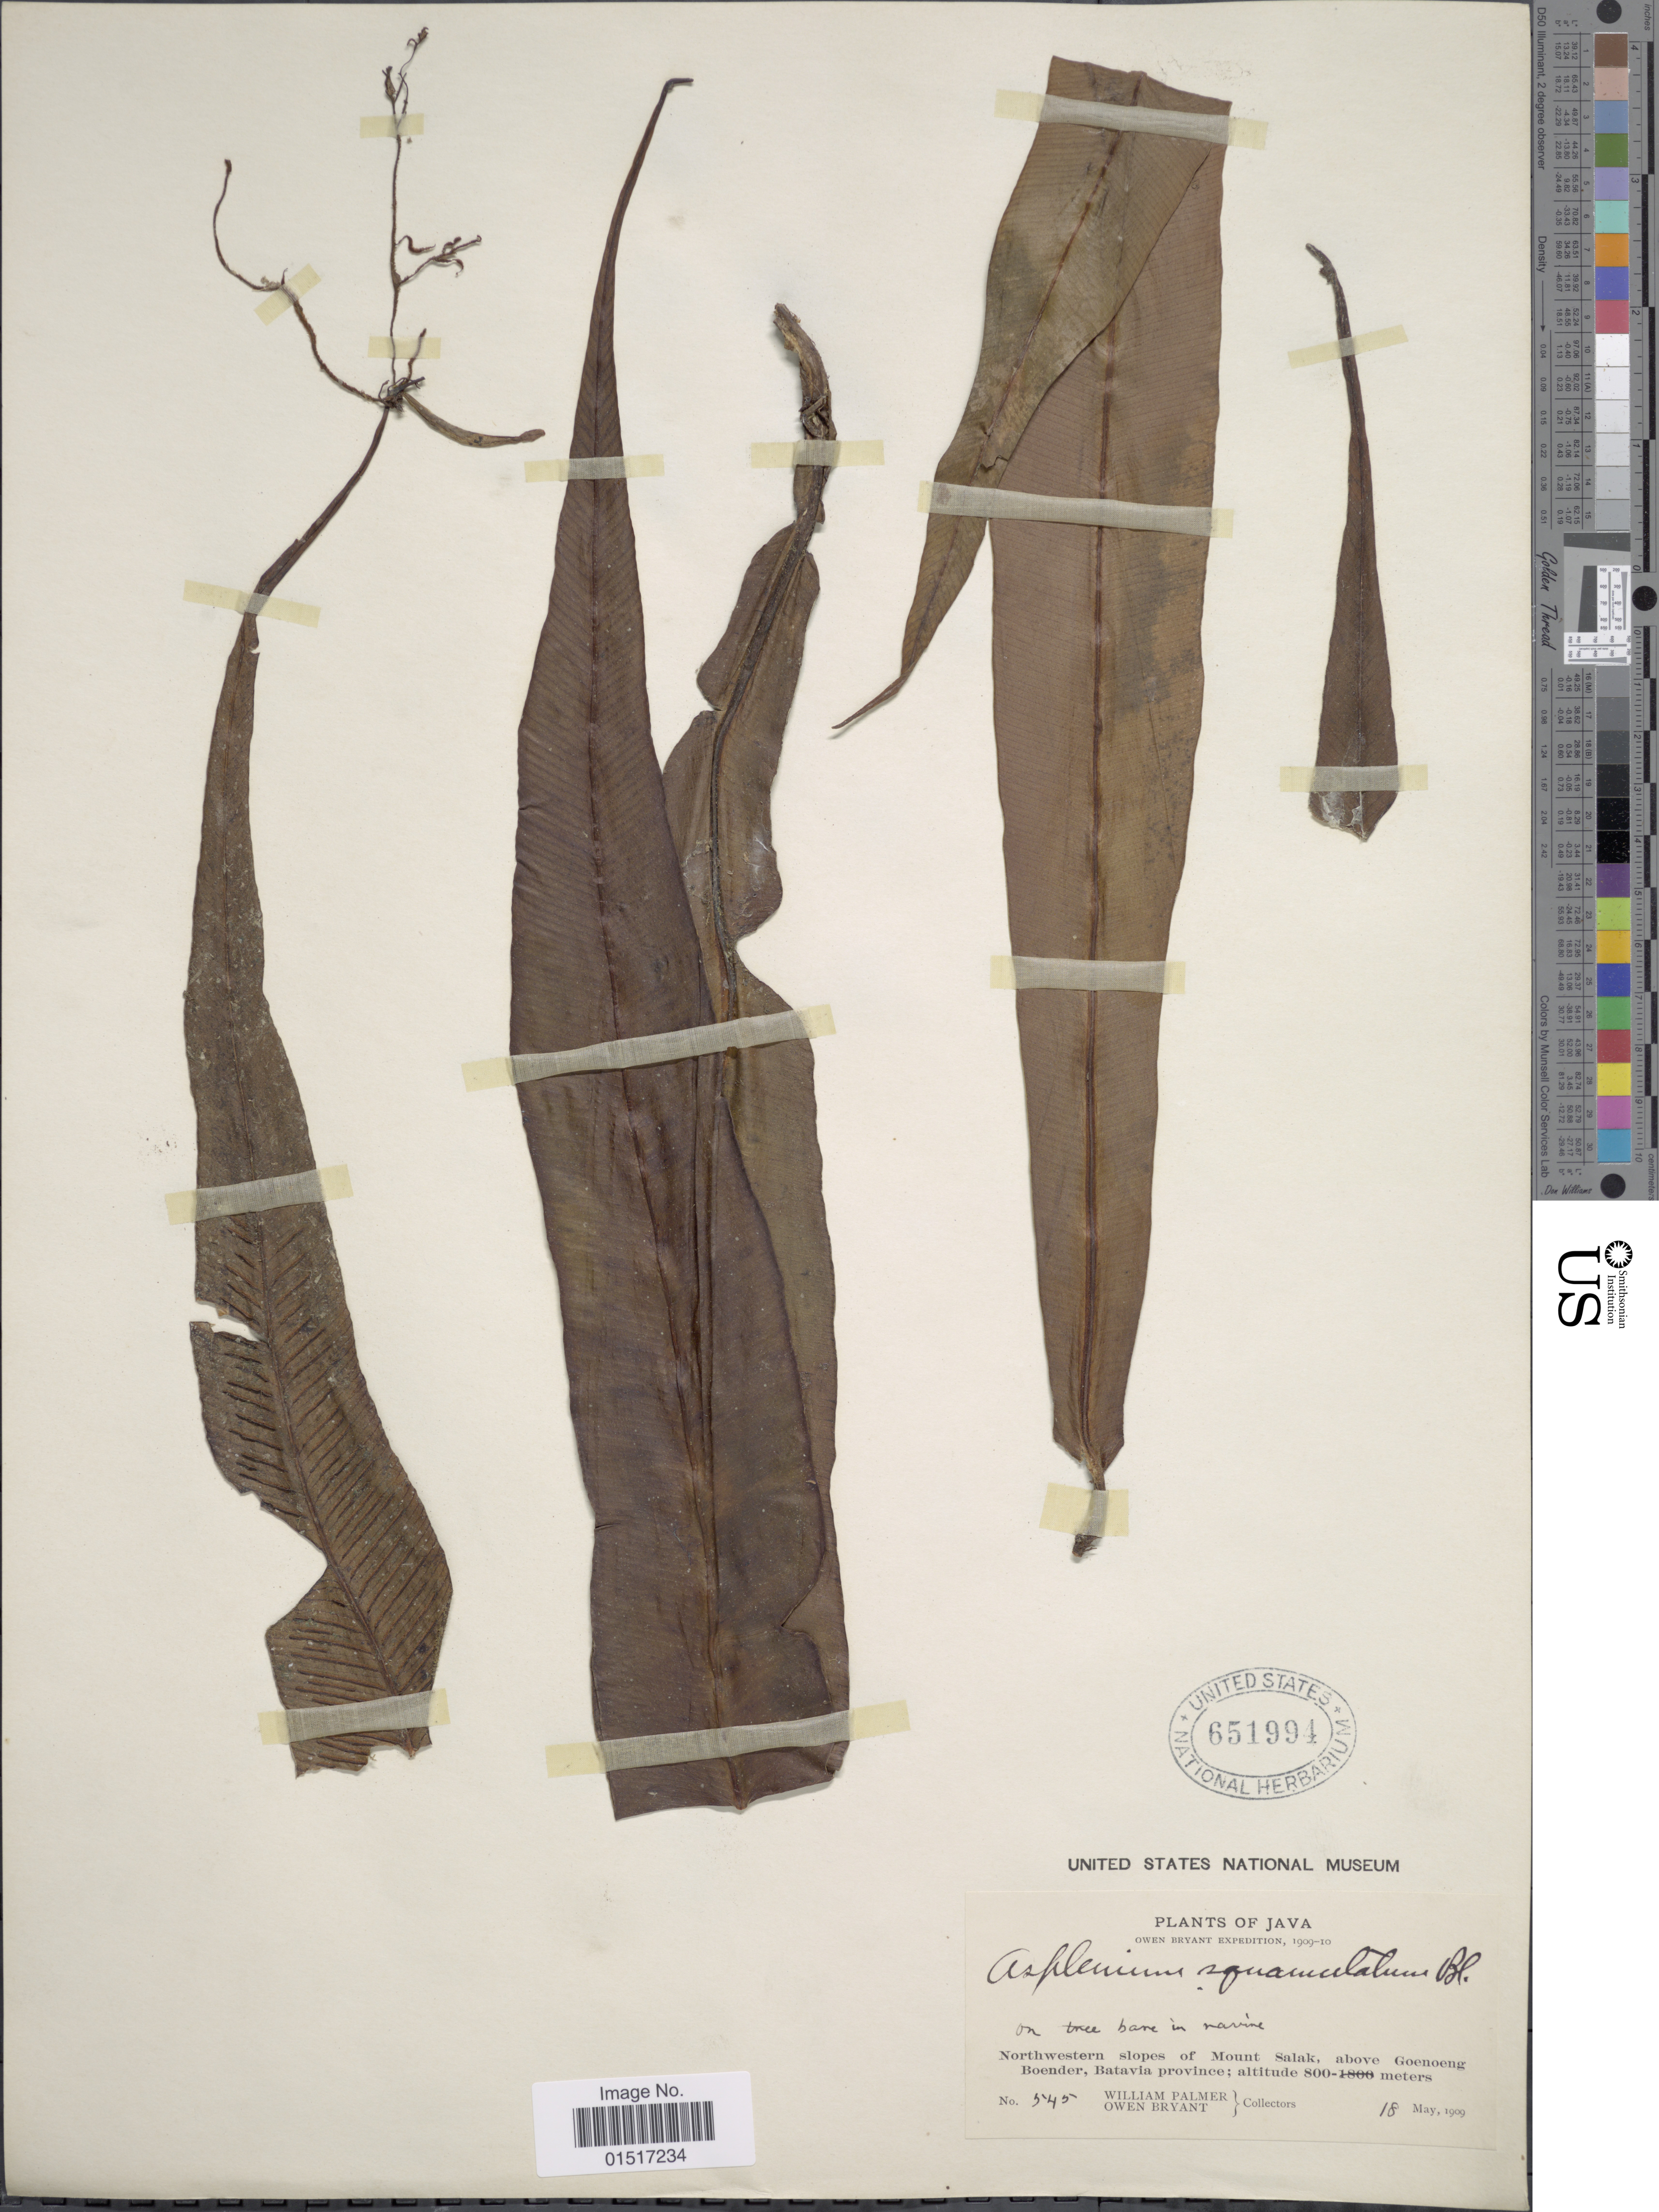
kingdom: Plantae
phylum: Tracheophyta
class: Polypodiopsida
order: Polypodiales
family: Aspleniaceae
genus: Asplenium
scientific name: Asplenium vittiforme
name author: Cav.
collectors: W. Palmer & O. Bryant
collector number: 545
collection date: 1909-05-18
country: Indonesia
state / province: Java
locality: Northwestern slopes of Mount Salak, above Goenoeng Boender, Batavia province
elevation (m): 800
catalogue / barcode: US 651994